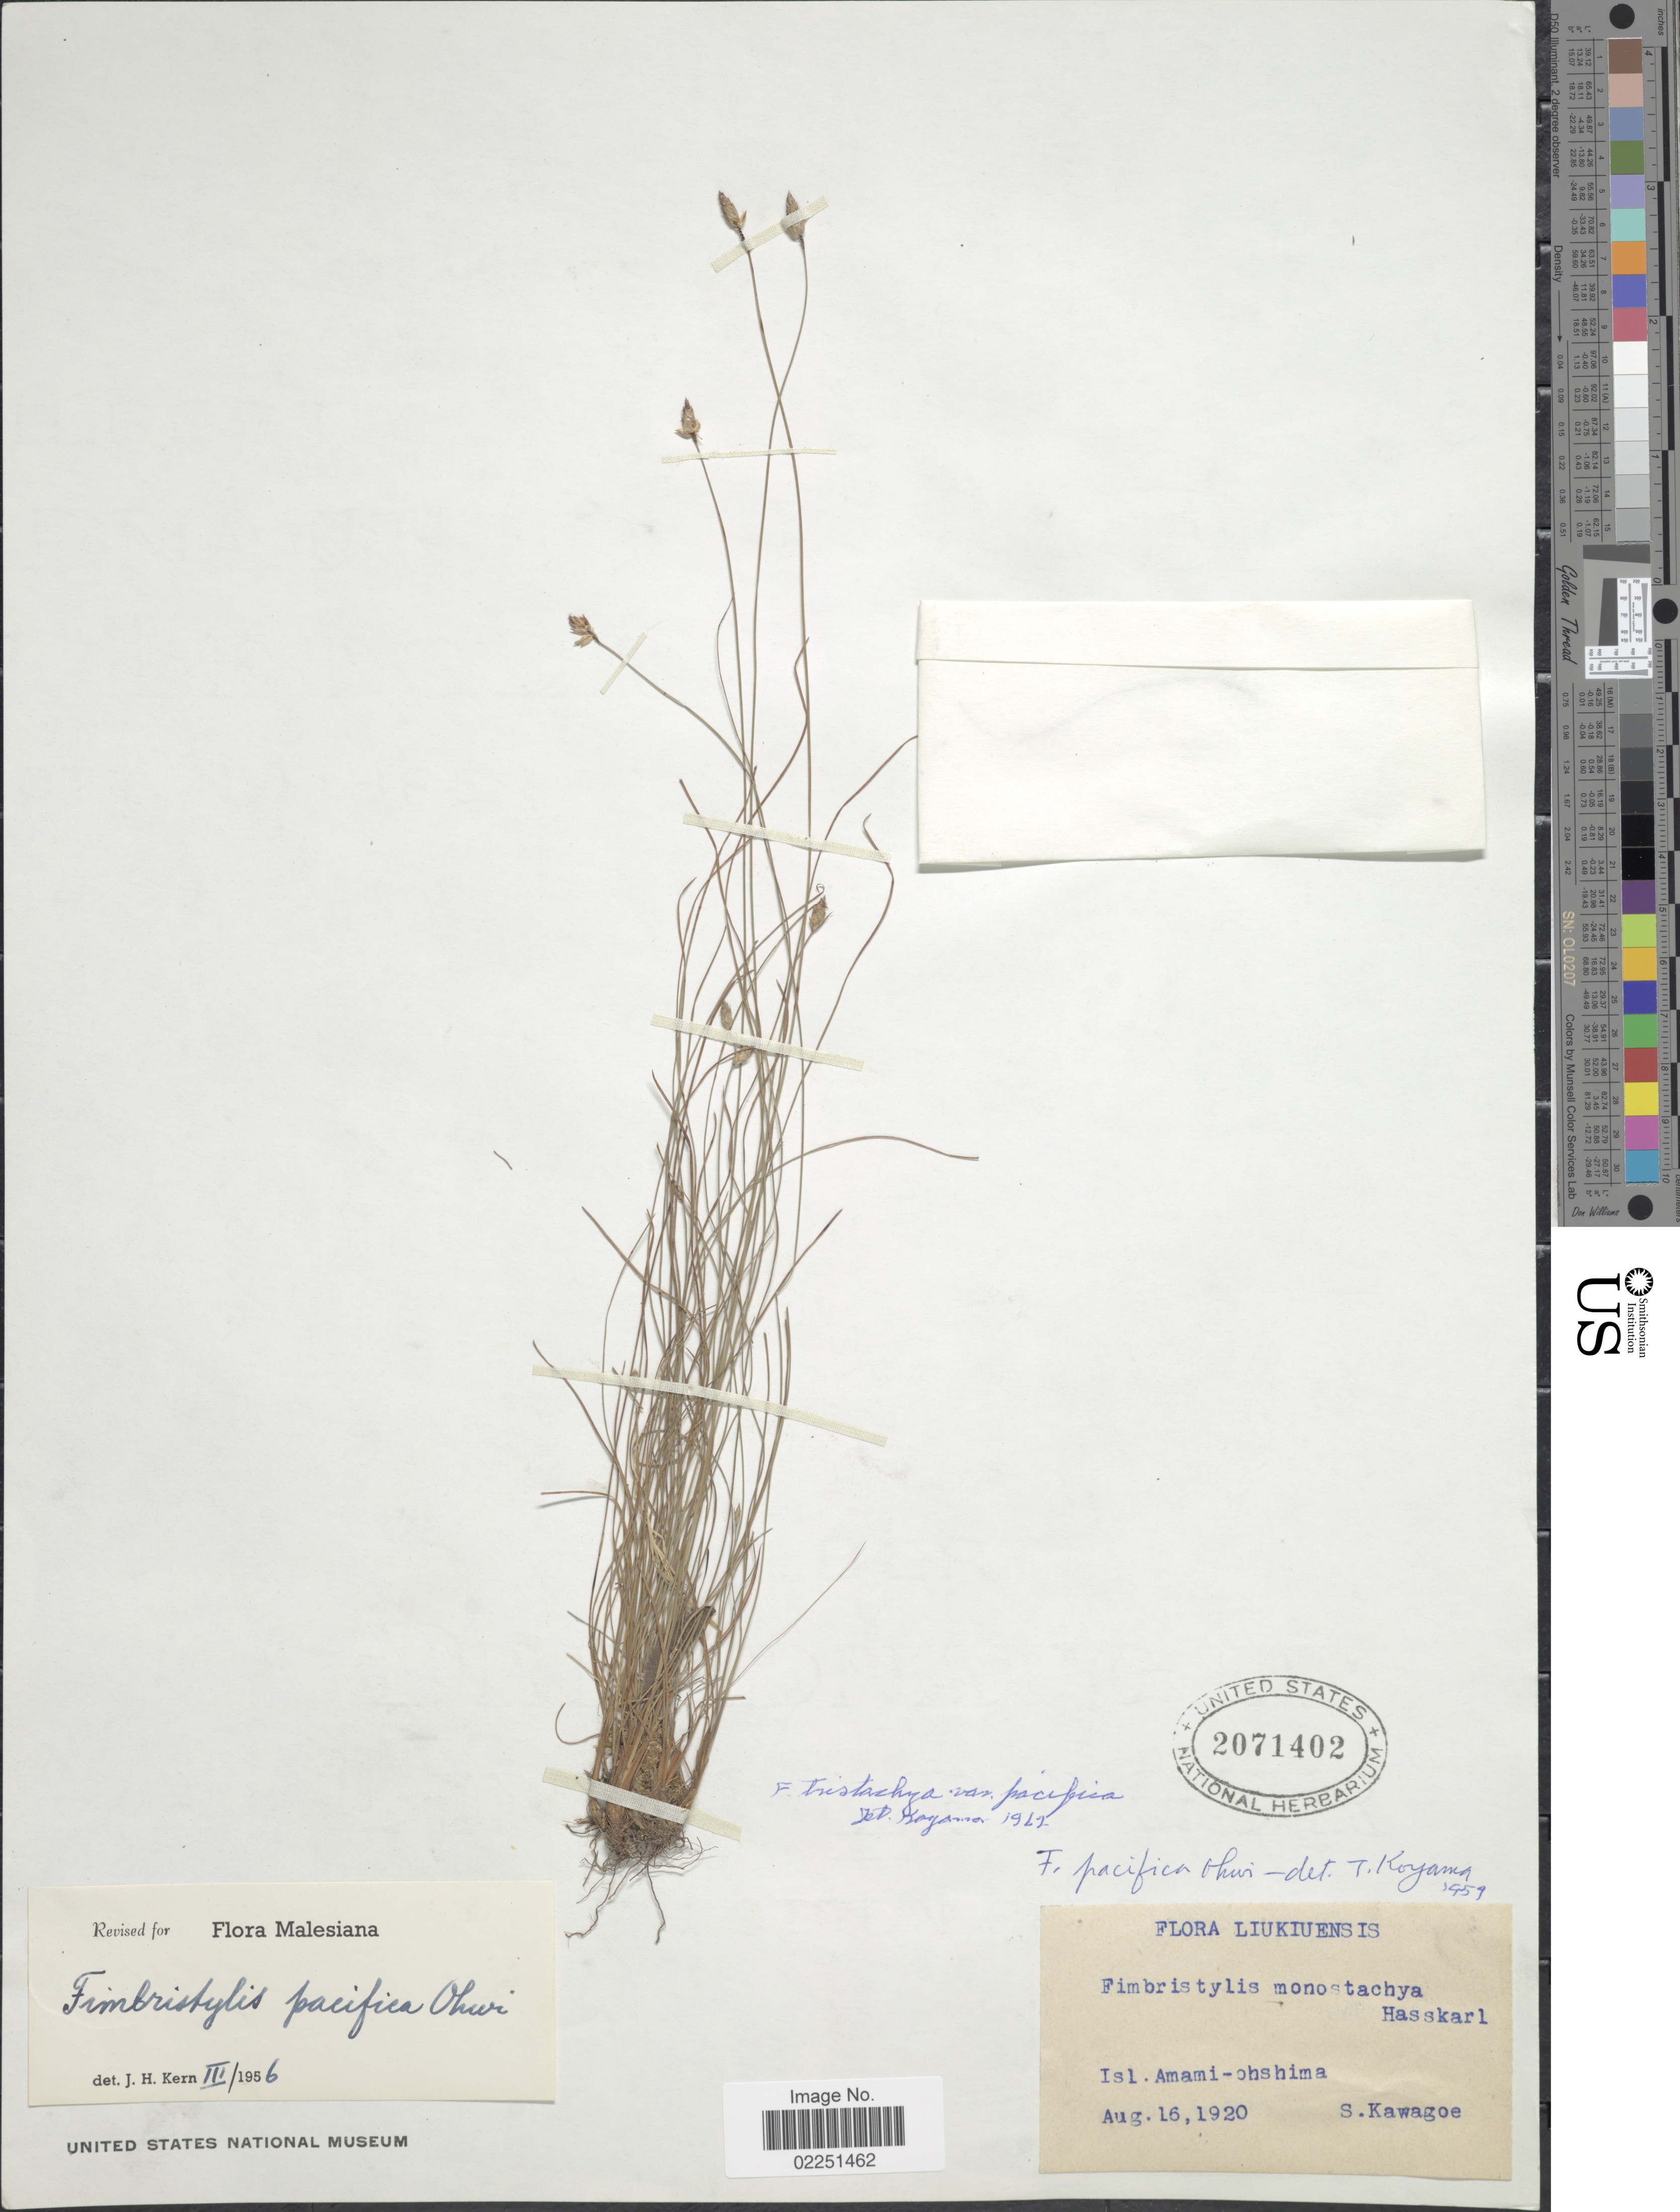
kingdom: Plantae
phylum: Tracheophyta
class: Liliopsida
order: Poales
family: Cyperaceae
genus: Fimbristylis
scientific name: Fimbristylis tristachya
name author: R. Br.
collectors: S. Kawagoe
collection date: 1920-08-16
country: Japan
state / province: Okinawa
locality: Liukiuensis. Isl. Amami-oshima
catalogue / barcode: US 2071402